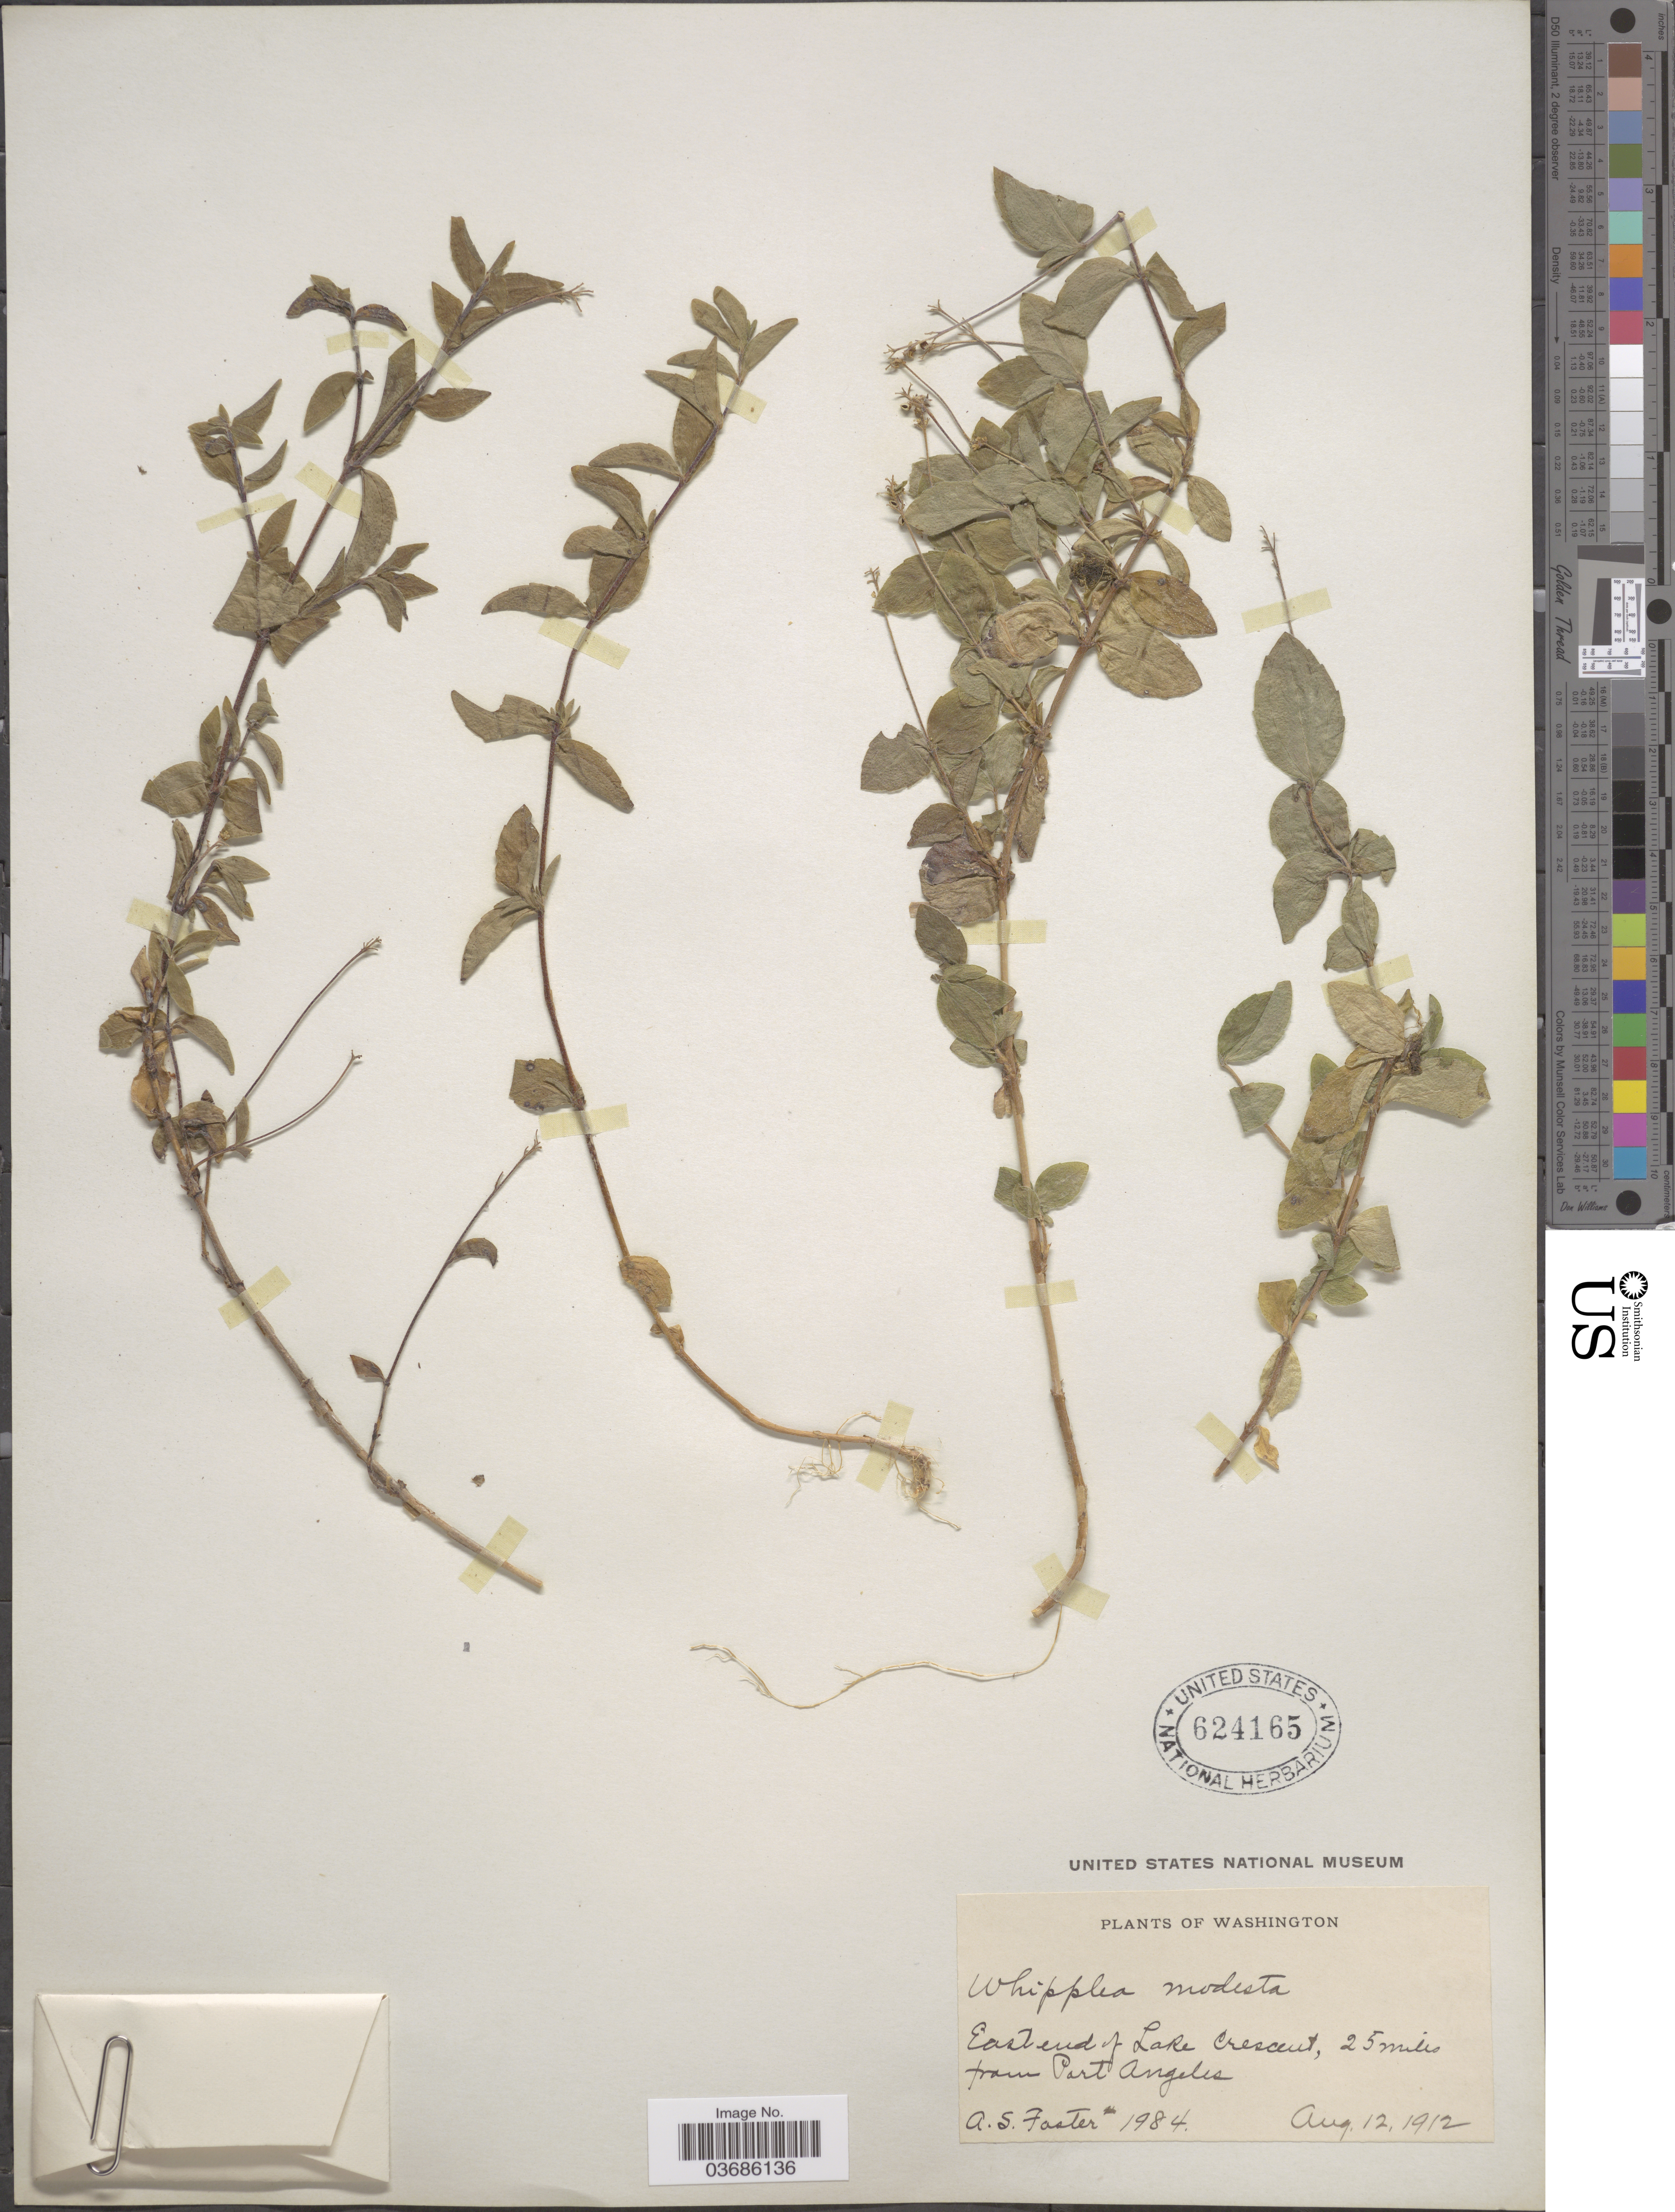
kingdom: Plantae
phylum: Tracheophyta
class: Magnoliopsida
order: Cornales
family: Hydrangeaceae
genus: Whipplea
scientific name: Whipplea modesta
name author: Torr.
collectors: A. S. Foster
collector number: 1984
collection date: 1912-08-12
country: United States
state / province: Washington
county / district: Clallam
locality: East end of Lake Crescent, 25 miles from Port Angeles.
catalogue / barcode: US 624165